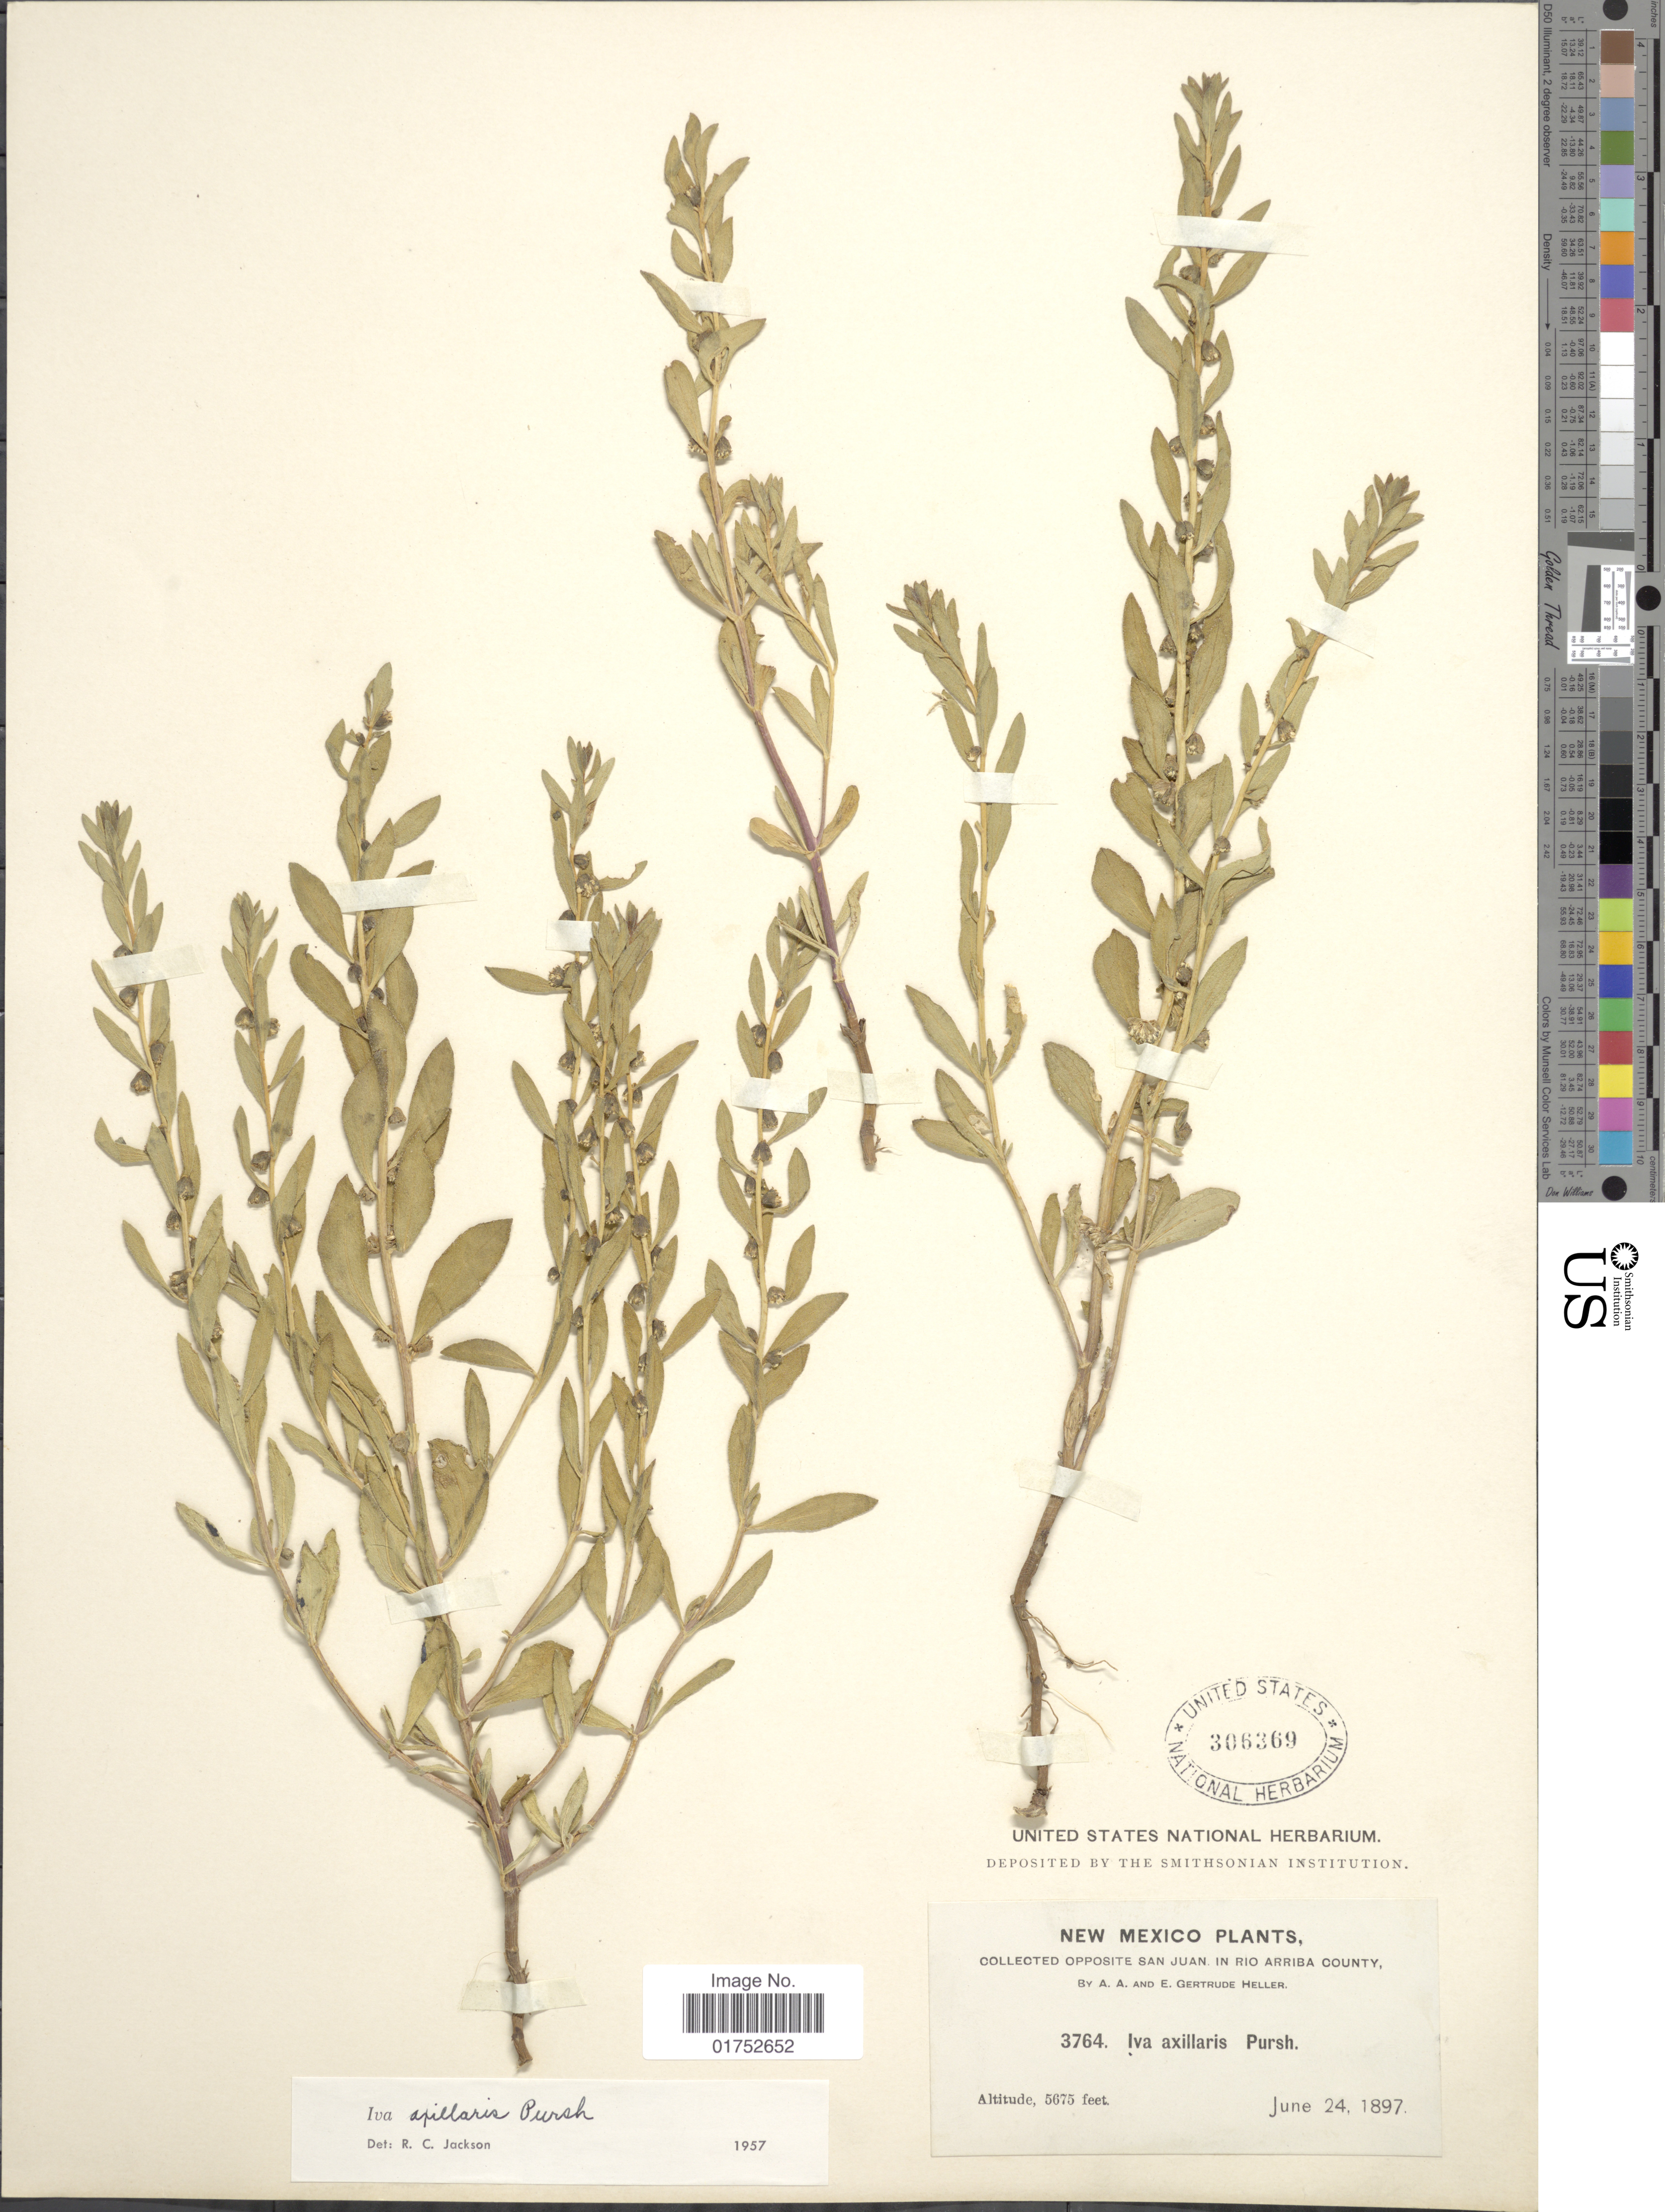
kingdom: Plantae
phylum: Tracheophyta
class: Magnoliopsida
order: Asterales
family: Asteraceae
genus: Iva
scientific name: Iva axillaris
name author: Pursh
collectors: A. A. Heller & E. G. Heller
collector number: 3764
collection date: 1897-06-24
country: United States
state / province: New Mexico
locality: Opposite San Juan, in Rio Arriba County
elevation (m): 1730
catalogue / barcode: US 306369